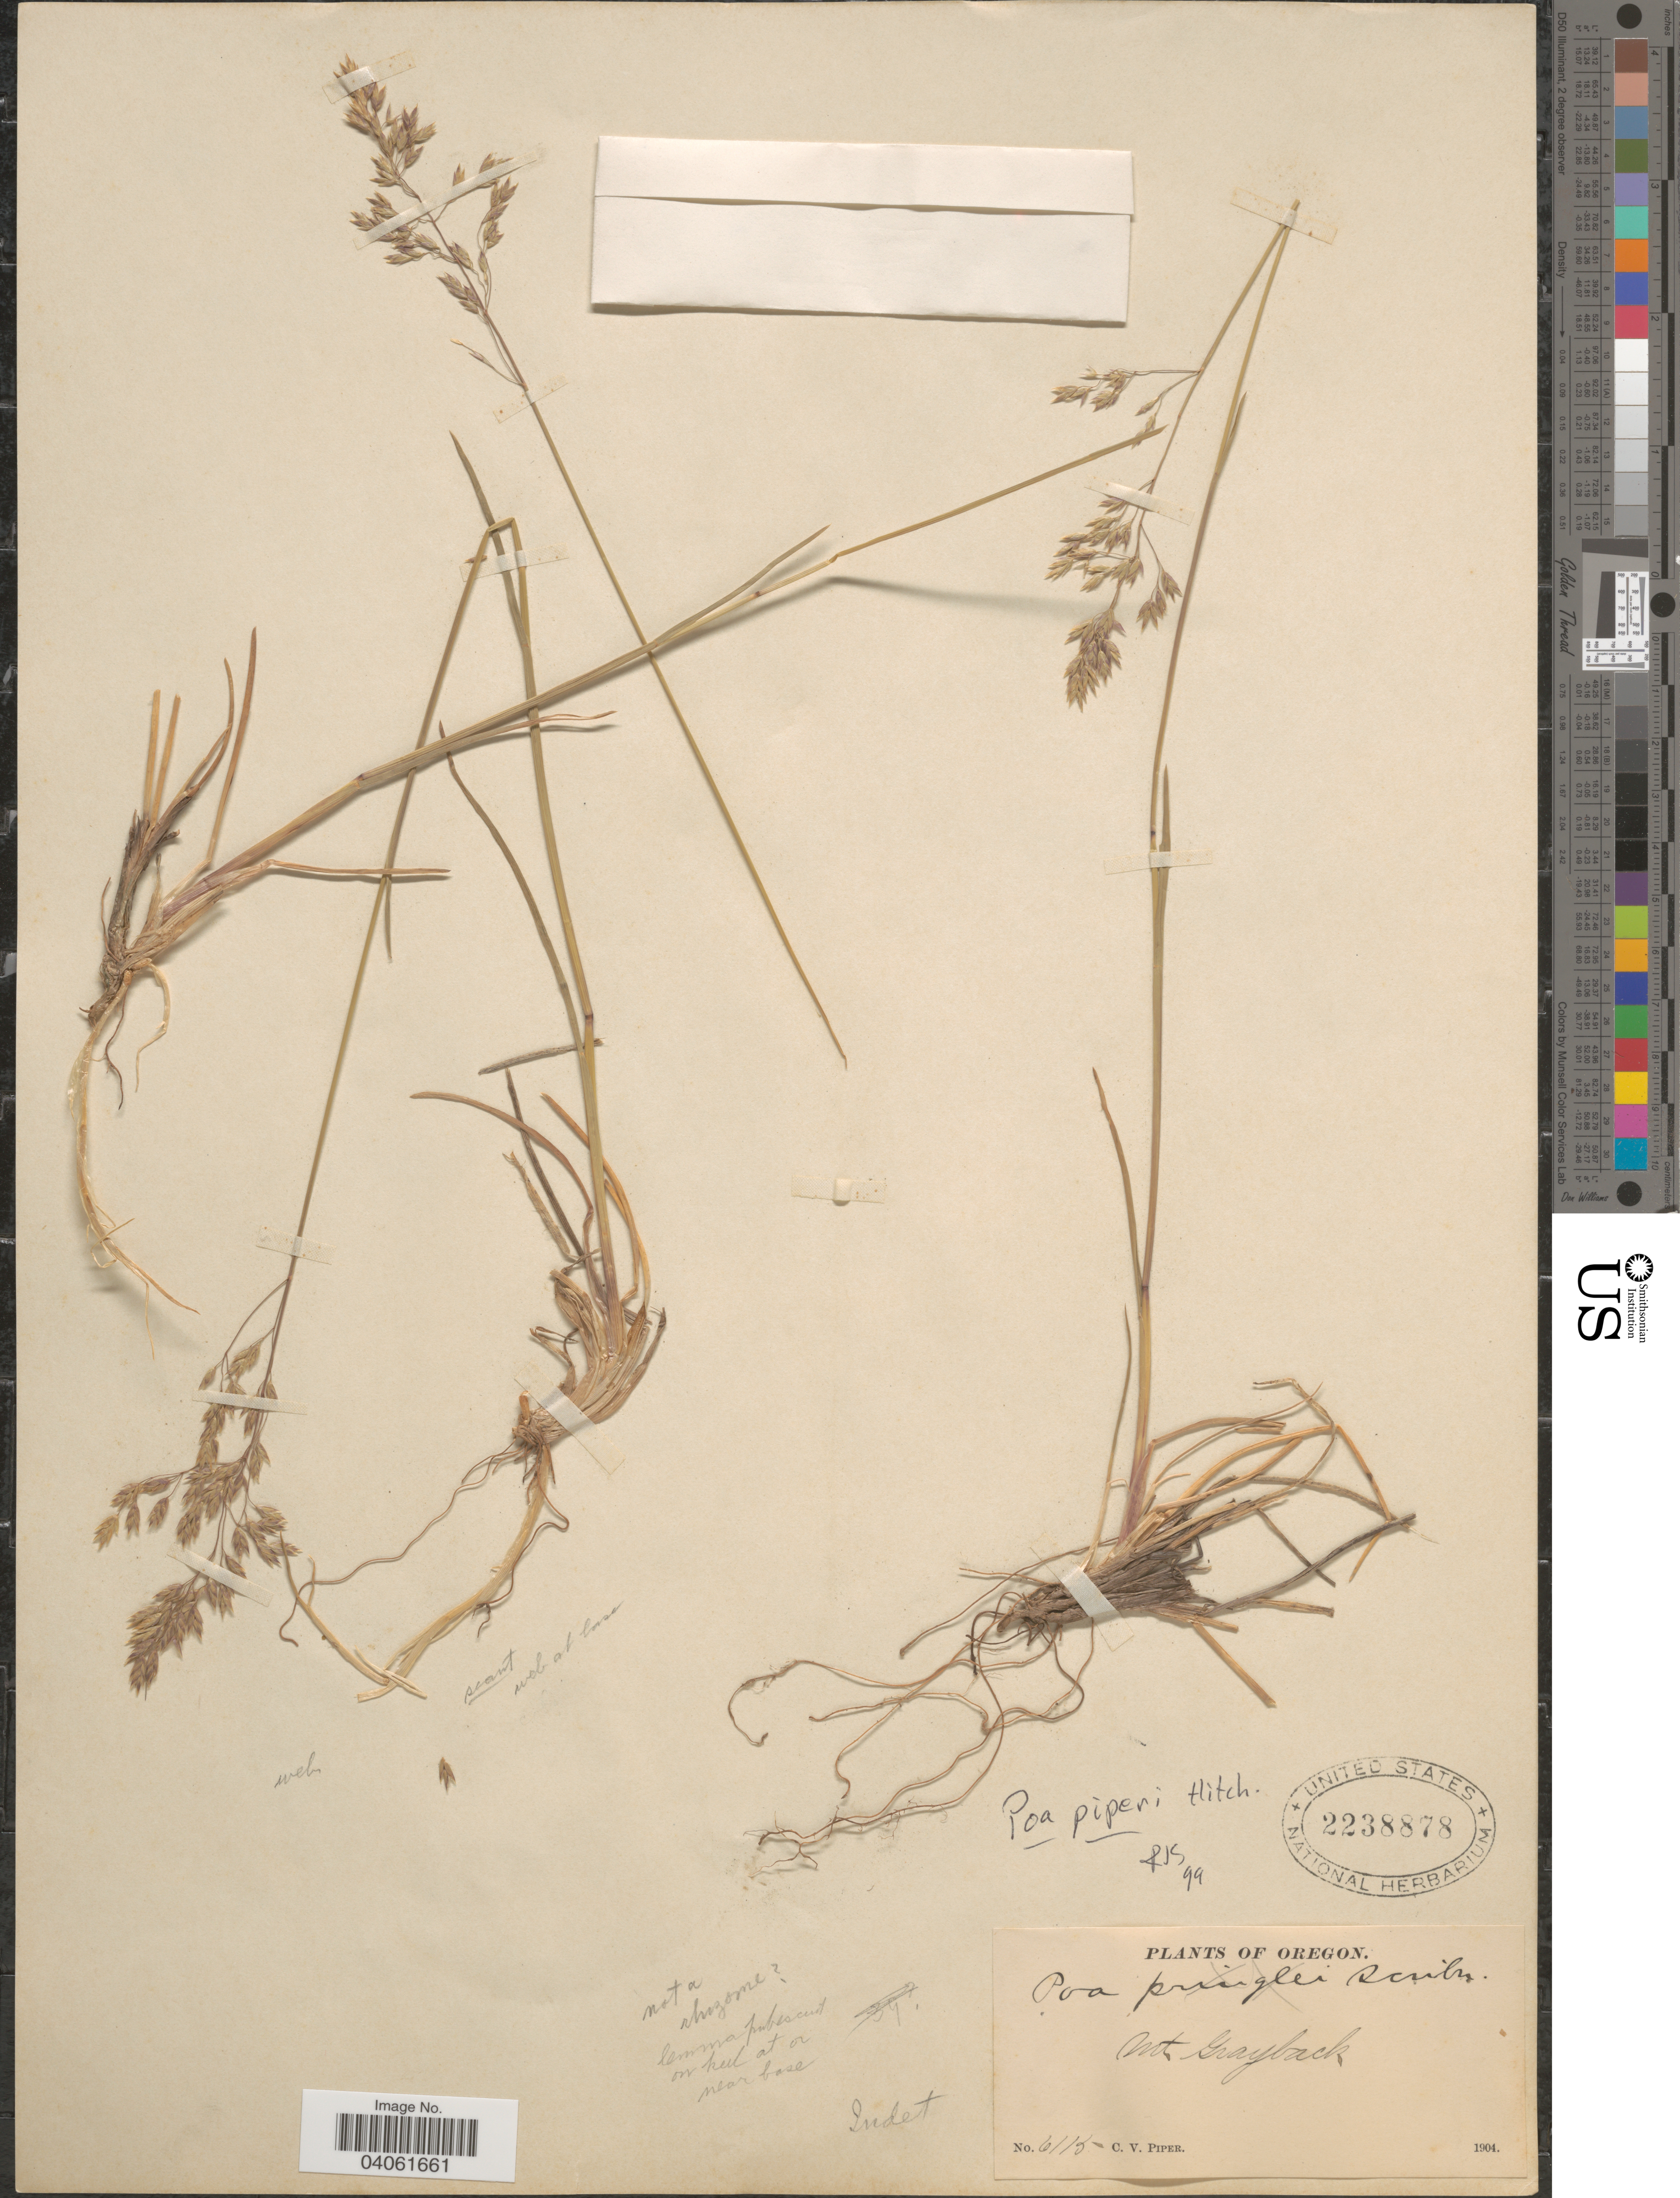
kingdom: Plantae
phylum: Tracheophyta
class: Liliopsida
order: Poales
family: Poaceae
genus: Poa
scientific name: Poa piperi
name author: Hitchc.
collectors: C. V. Piper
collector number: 6115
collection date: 1904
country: United States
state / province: Oregon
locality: Mt. Grayback.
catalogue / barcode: US 2238878